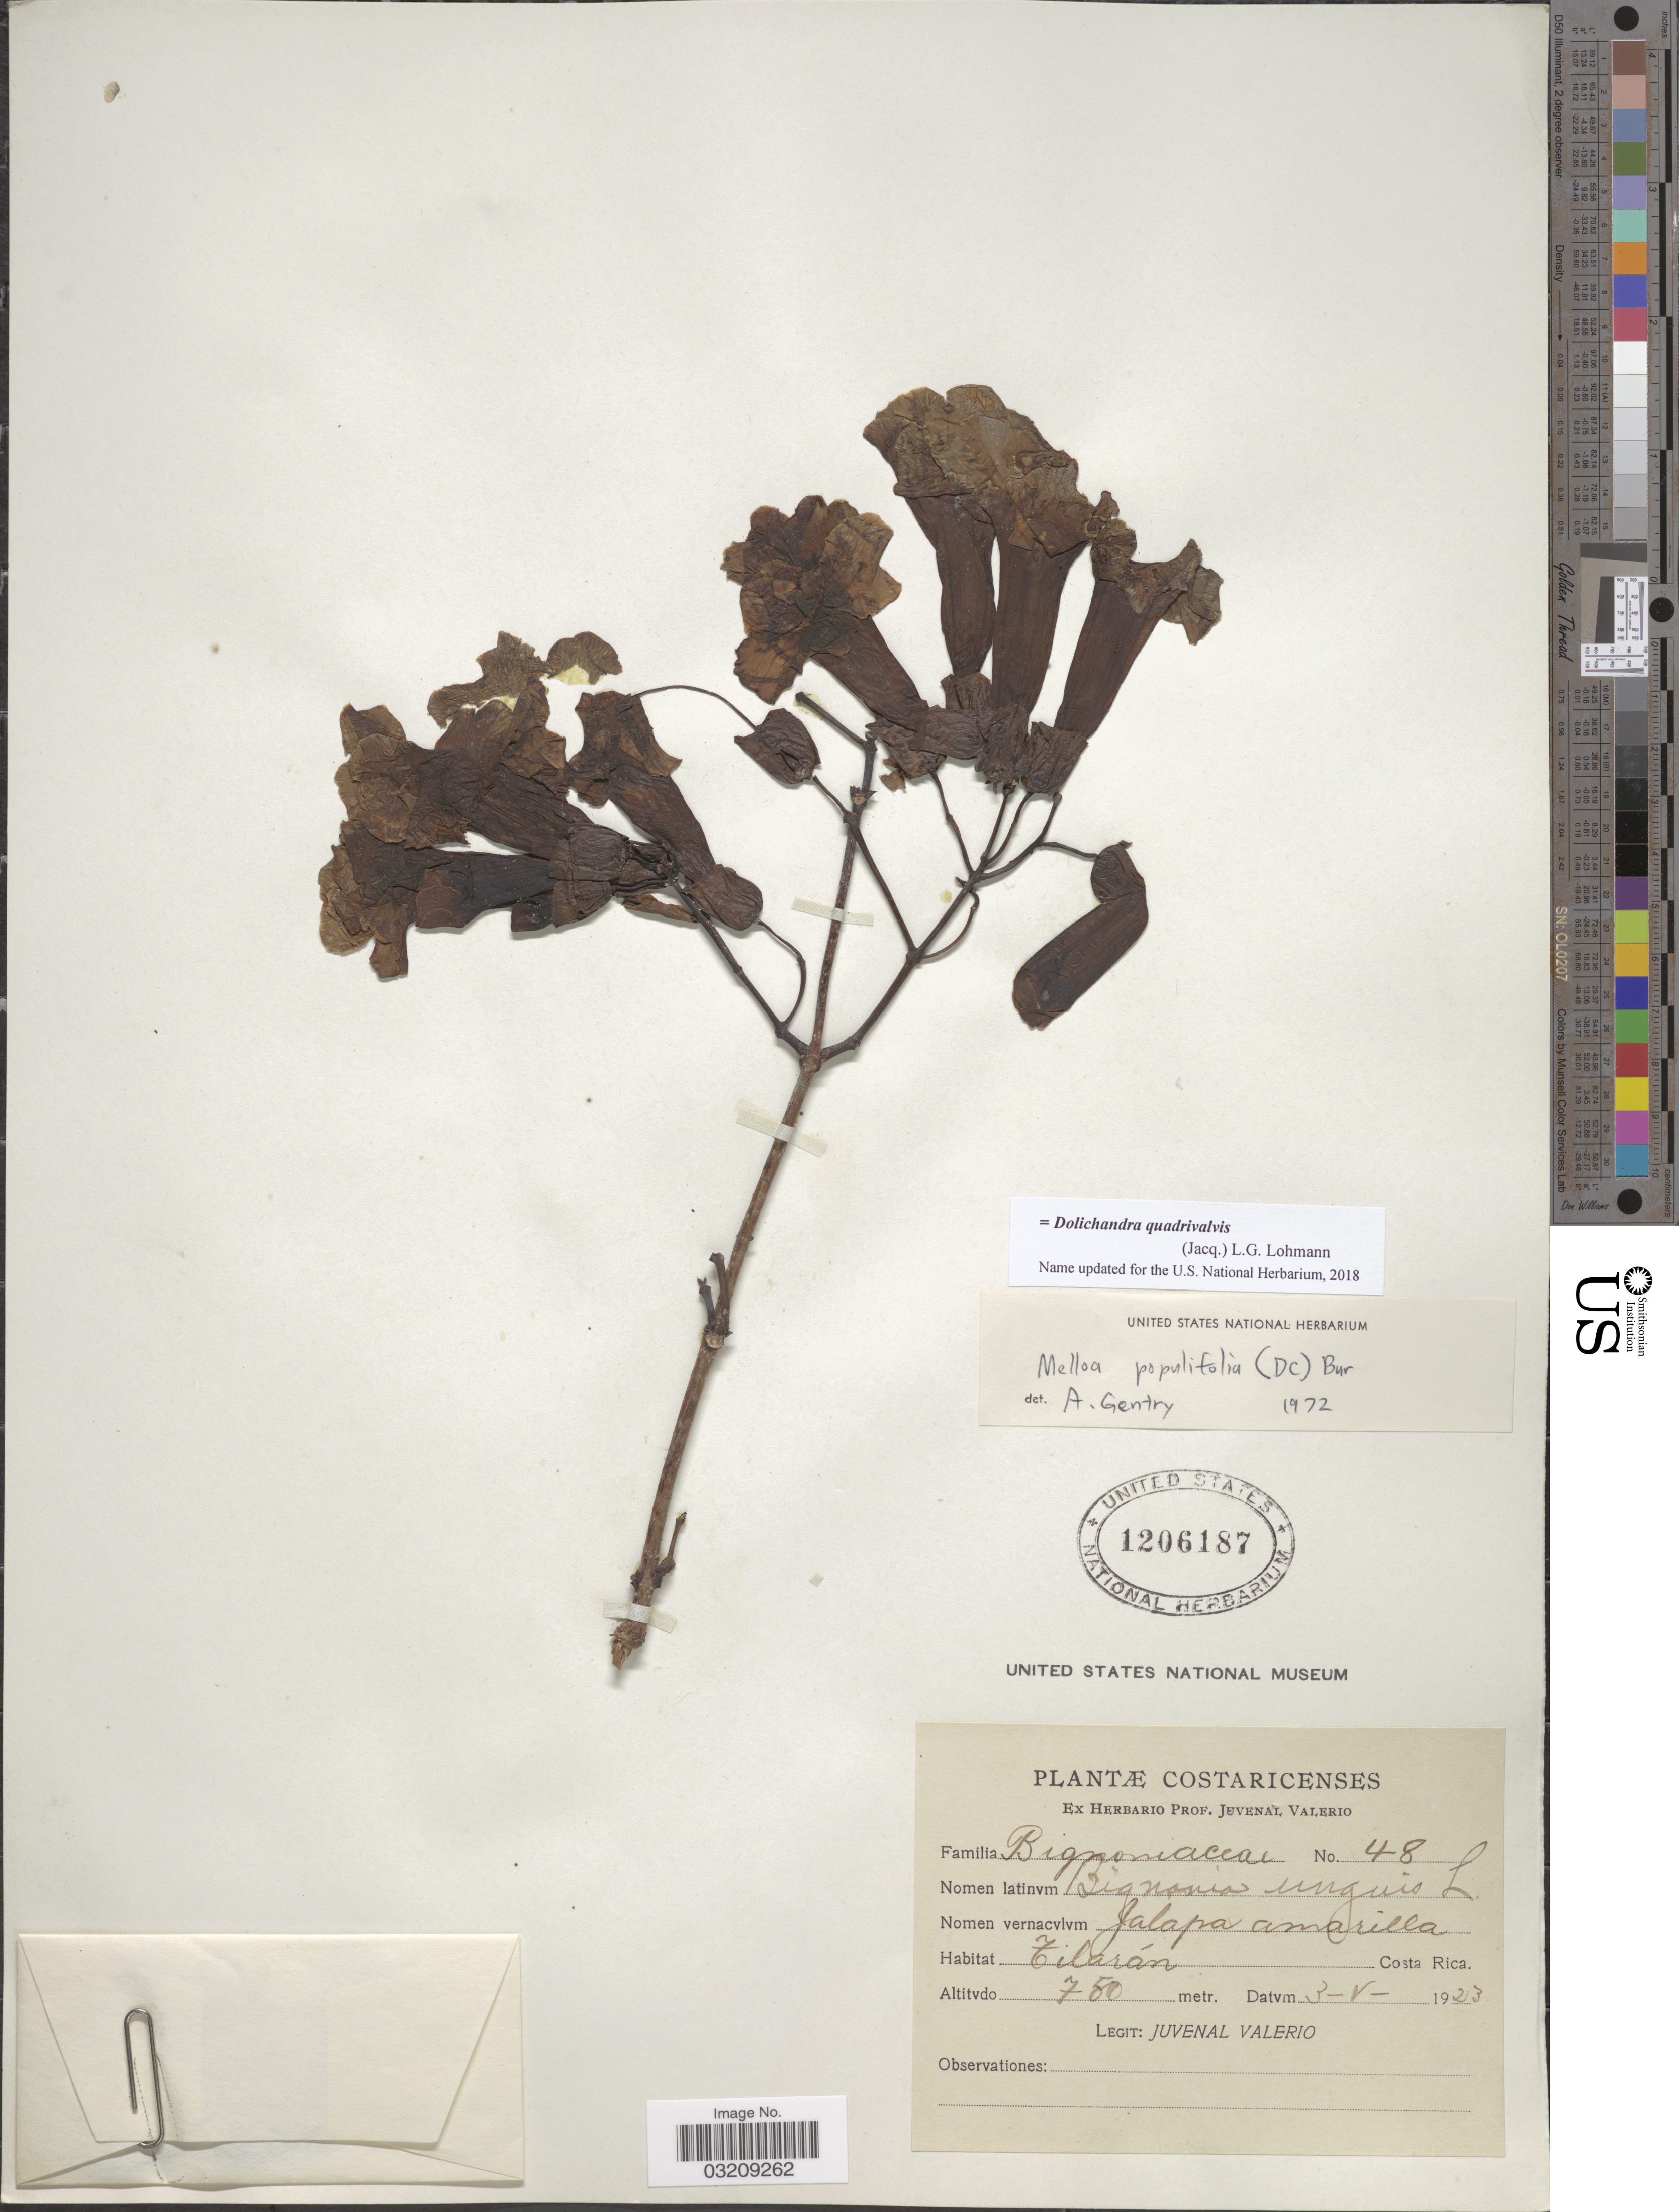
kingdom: Plantae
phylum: Tracheophyta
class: Magnoliopsida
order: Lamiales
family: Bignoniaceae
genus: Dolichandra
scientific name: Dolichandra quadrivalvis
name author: (Jacq.) L.G. Lohmann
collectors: J. Valerio R.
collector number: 48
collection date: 1923-05-03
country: Costa Rica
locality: Tilarán.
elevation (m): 750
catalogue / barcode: US 1206187